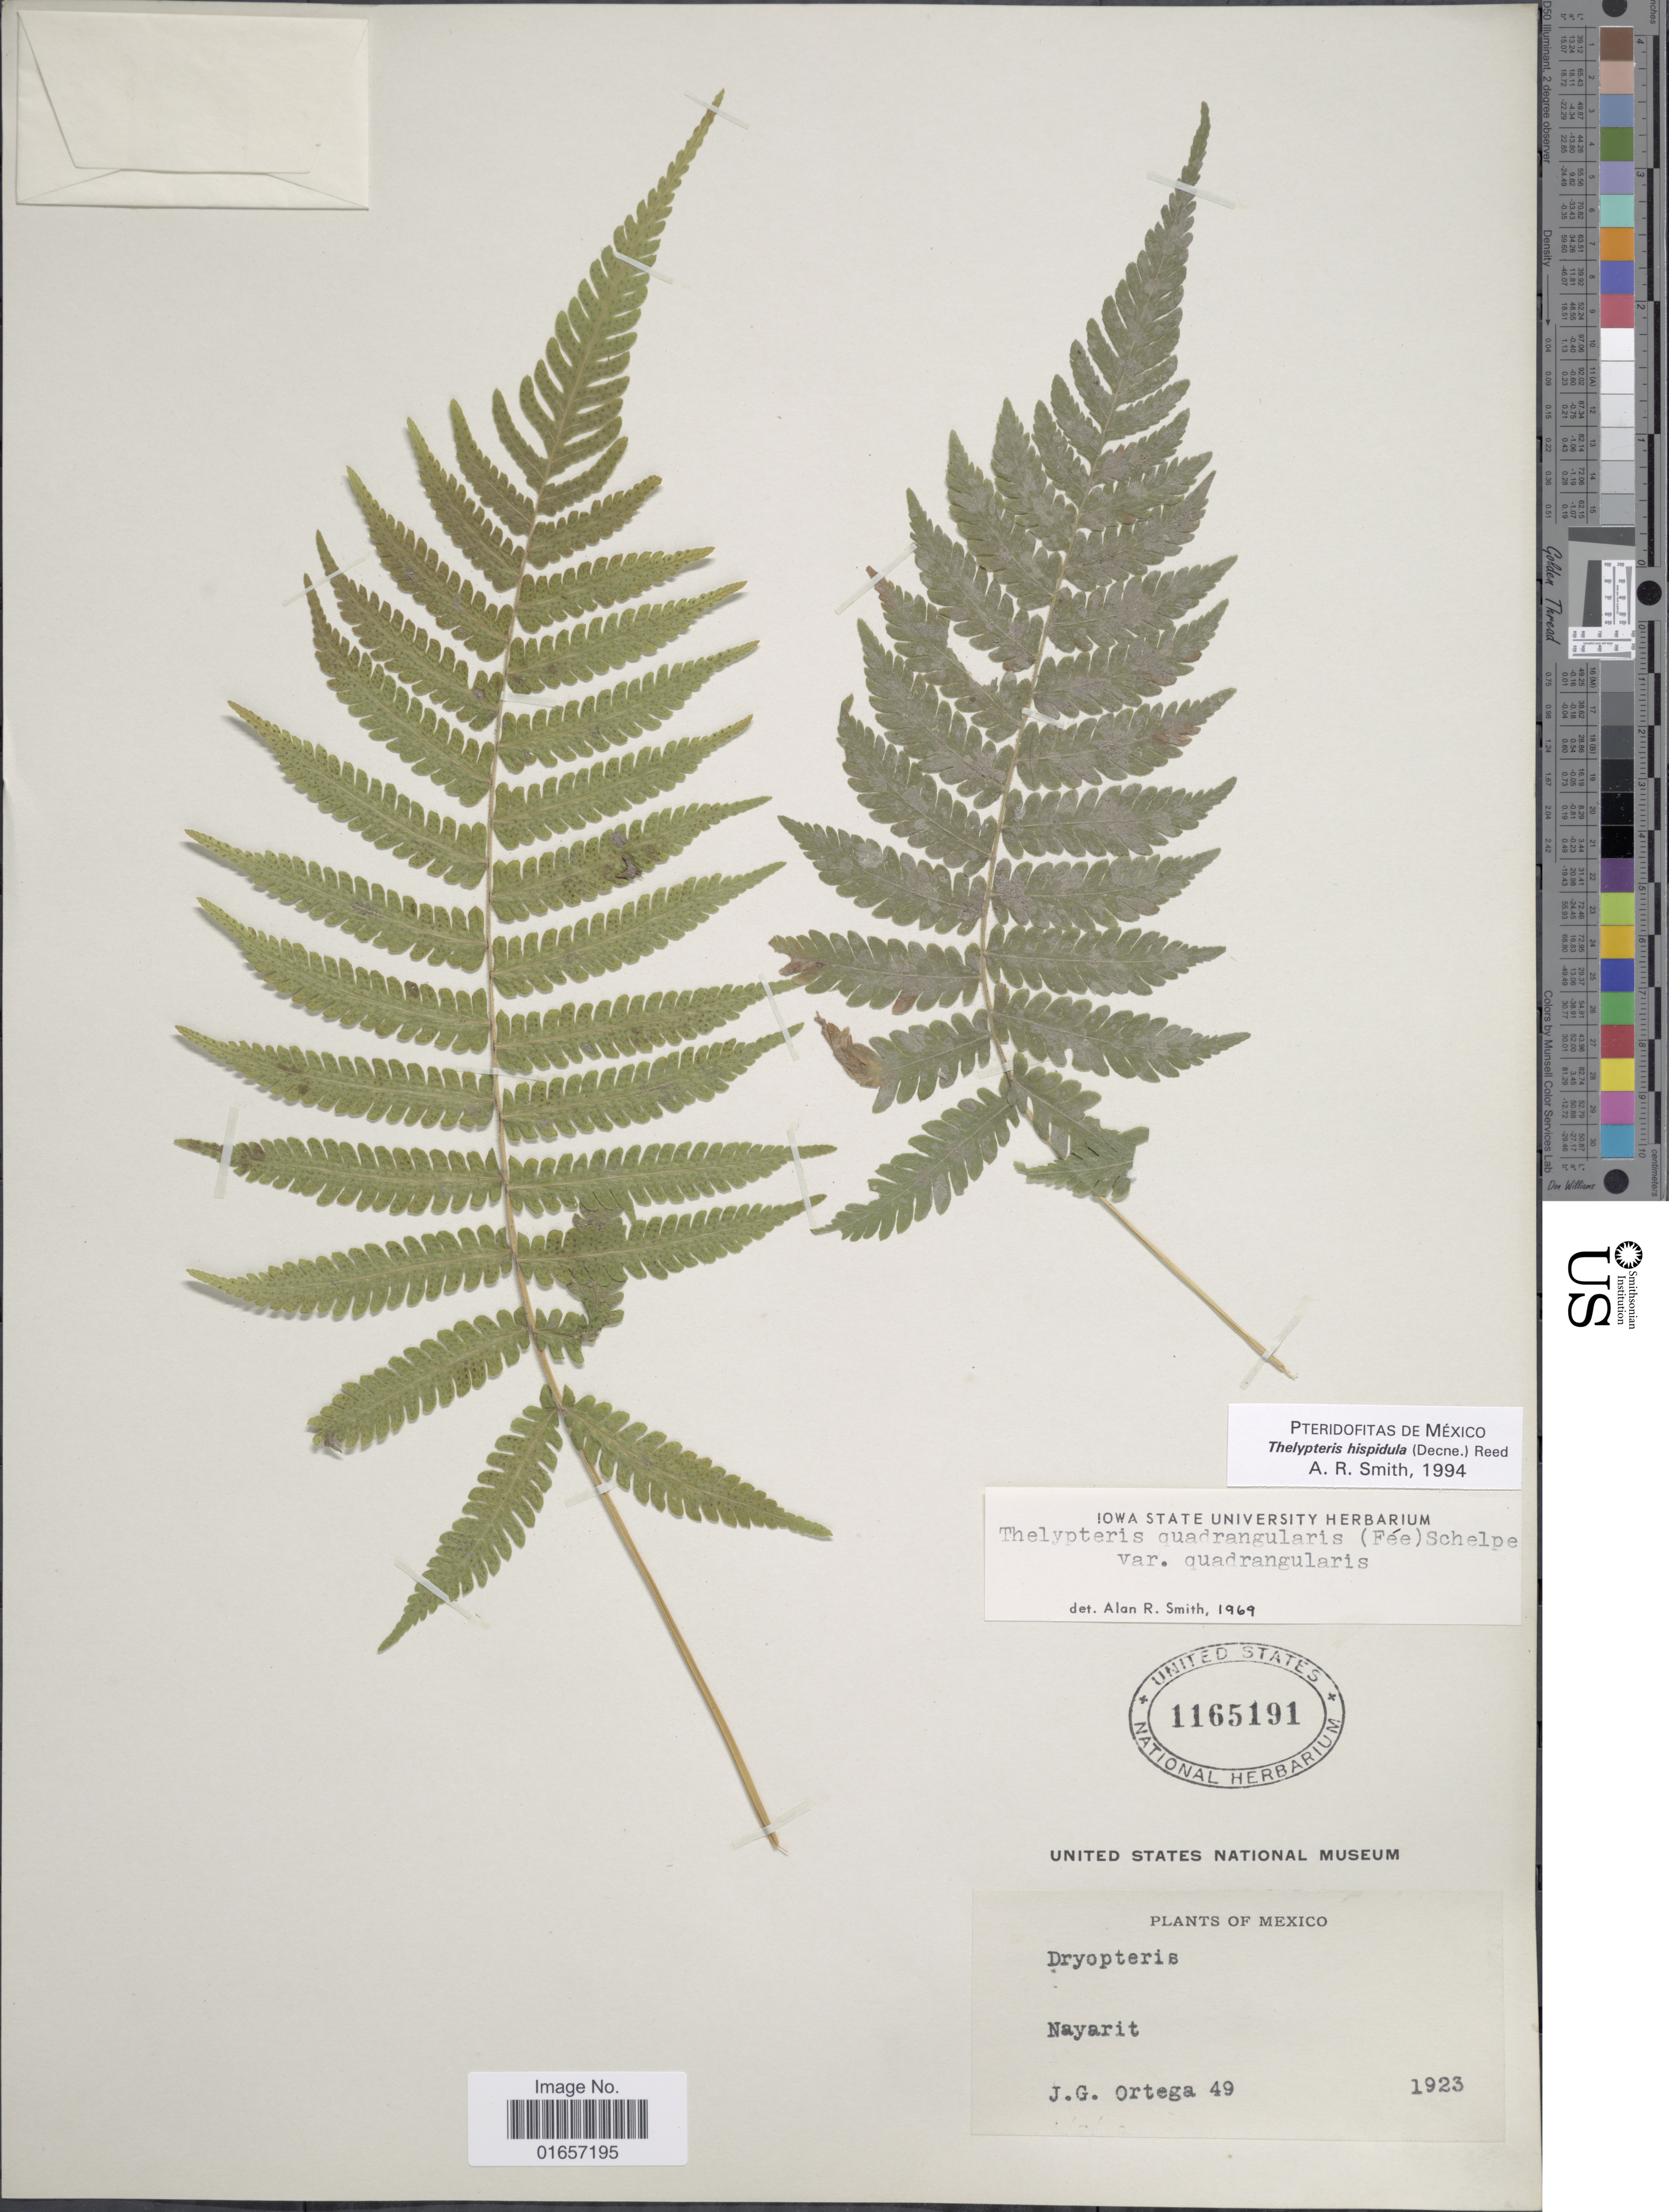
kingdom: Plantae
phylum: Tracheophyta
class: Polypodiopsida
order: Polypodiales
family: Thelypteridaceae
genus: Christella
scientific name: Christella hispidula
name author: (Decne.) Holttum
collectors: J. Ortega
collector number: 49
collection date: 1923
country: Mexico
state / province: Nayarit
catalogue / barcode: US 1165191